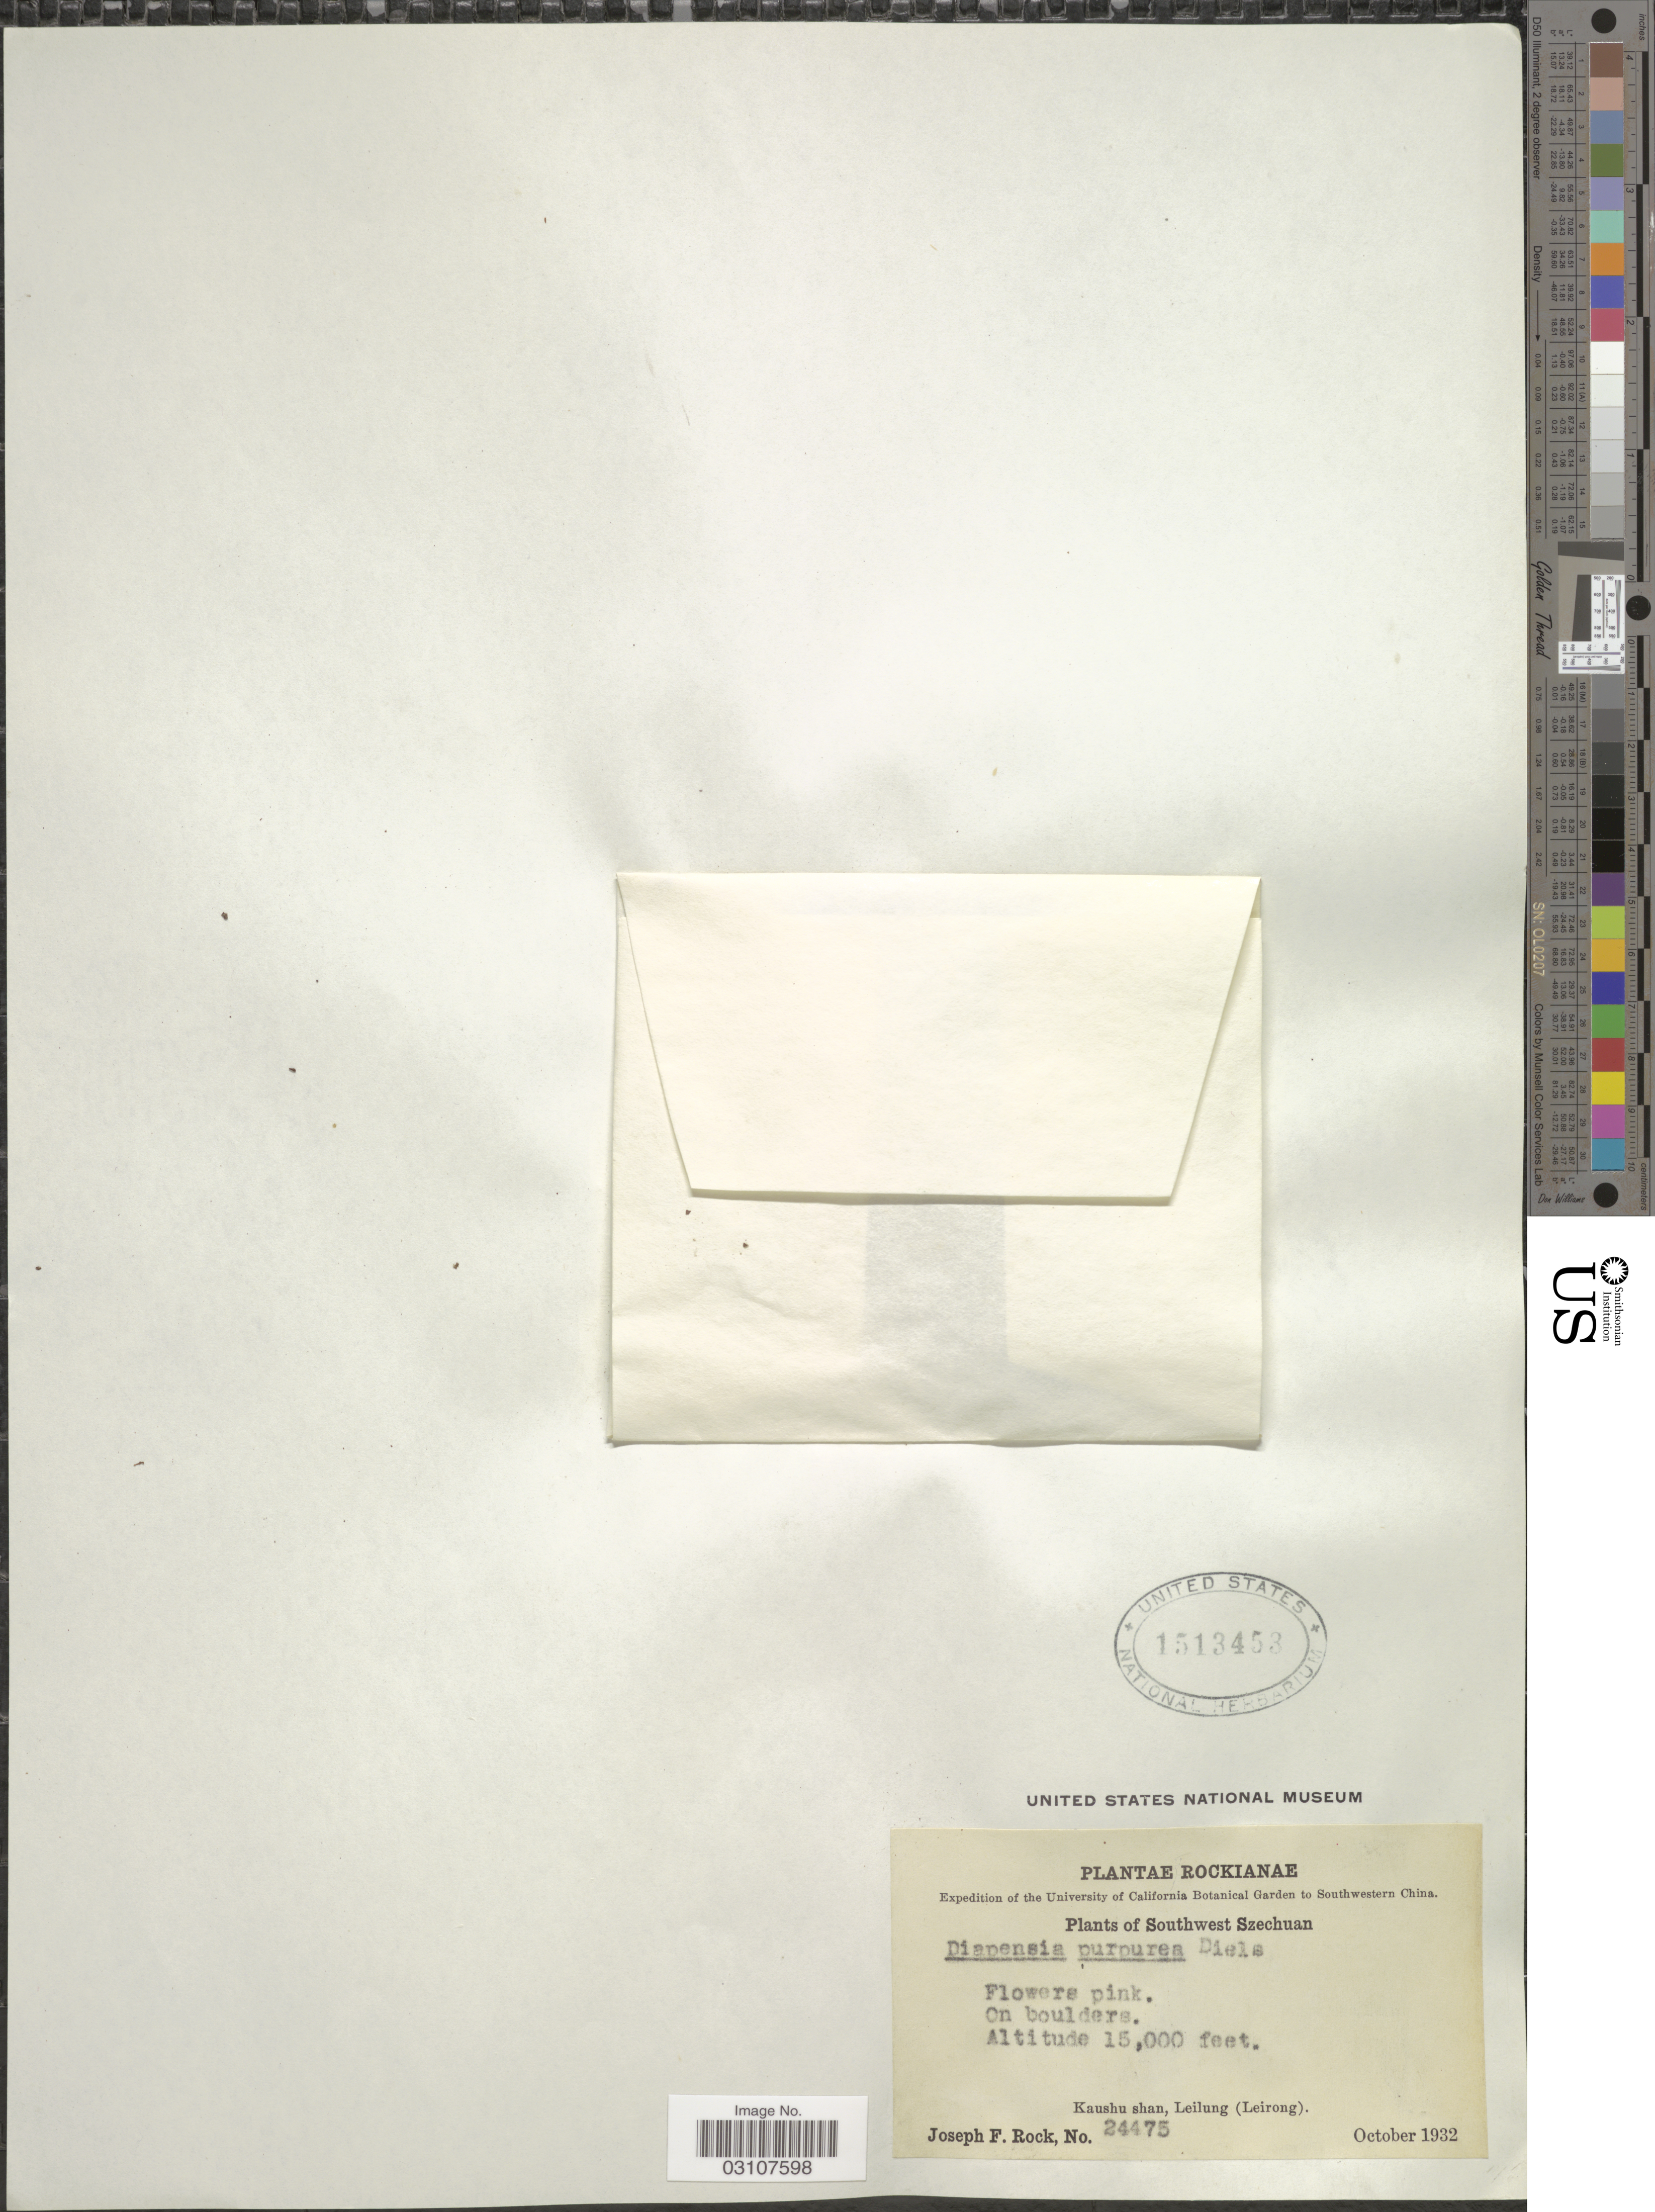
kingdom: Plantae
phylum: Tracheophyta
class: Magnoliopsida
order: Ericales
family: Diapensiaceae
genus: Diapensia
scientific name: Diapensia purpurea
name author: Diels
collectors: J. F. Rock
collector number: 24475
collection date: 1932-10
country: China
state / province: Sichuan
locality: Southwest Szechuan. Kaushu shan, Leilung (Leirong).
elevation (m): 4572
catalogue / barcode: US 1513453